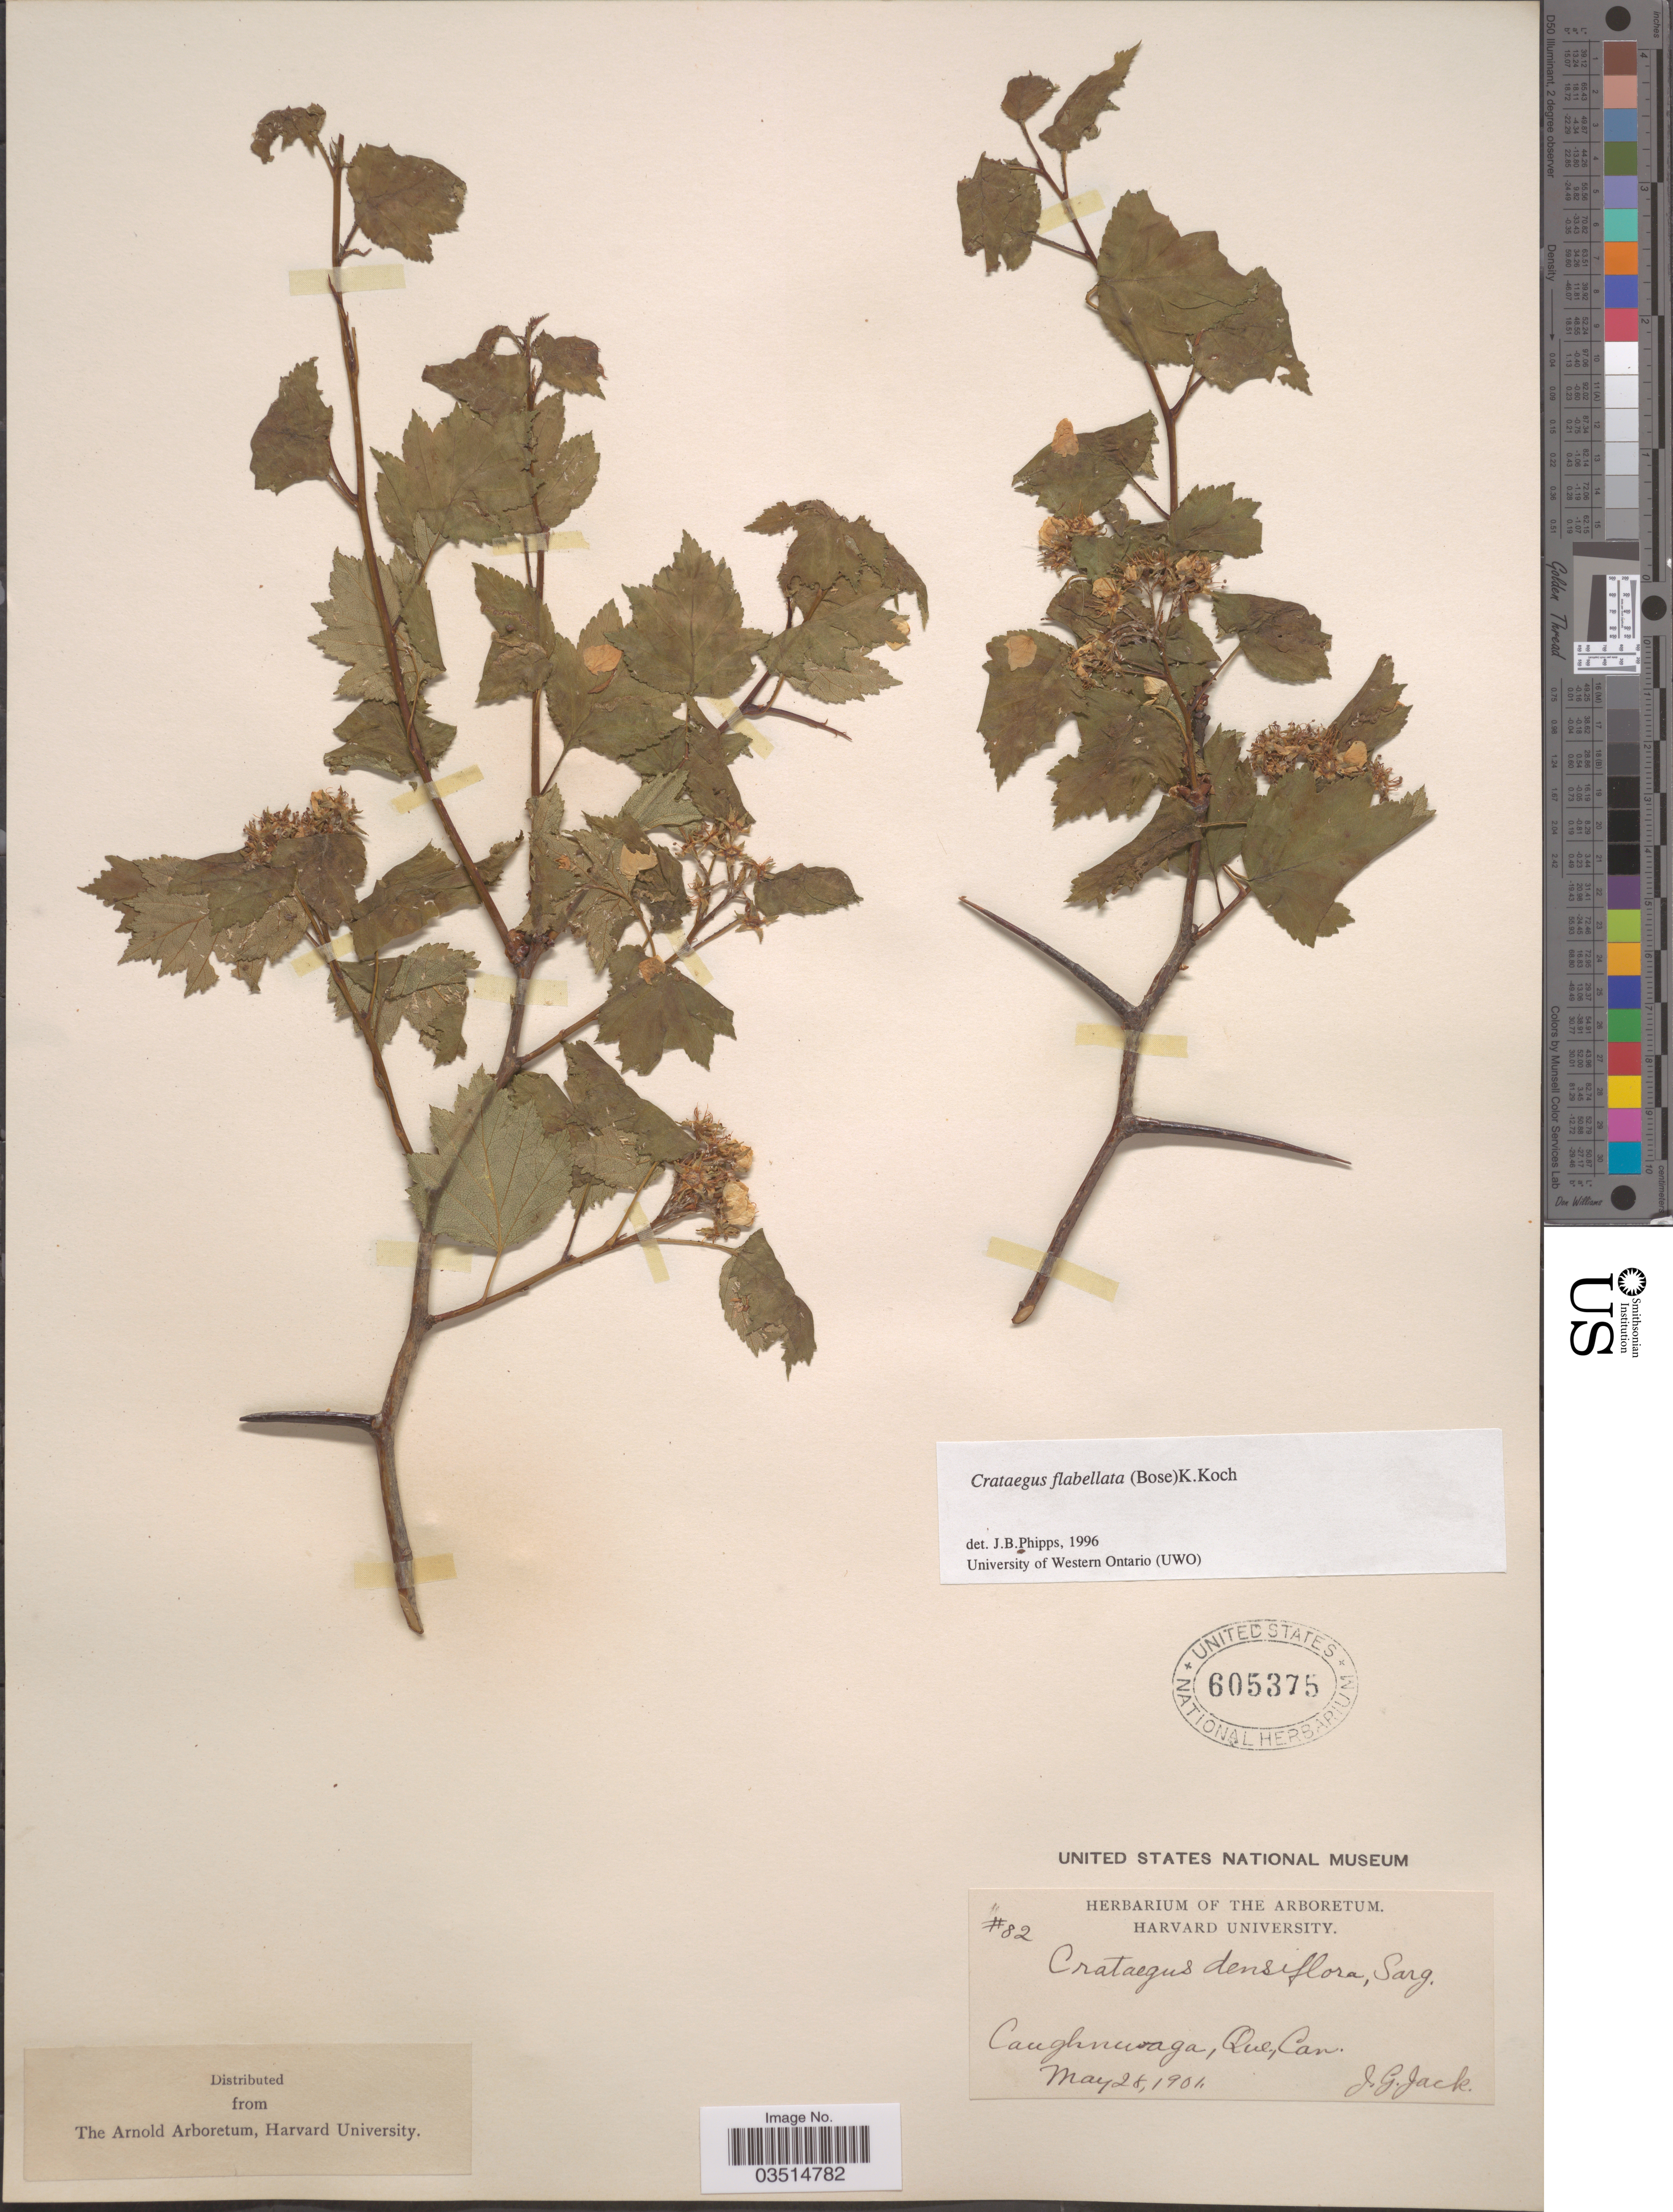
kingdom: Plantae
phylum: Tracheophyta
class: Magnoliopsida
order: Rosales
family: Rosaceae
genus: Crataegus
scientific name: Crataegus flabellata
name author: (Bosc) K. Koch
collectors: J. G. Jack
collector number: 82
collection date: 1901-05-28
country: Canada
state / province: Quebec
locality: Caughnawaga.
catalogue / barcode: US 605375